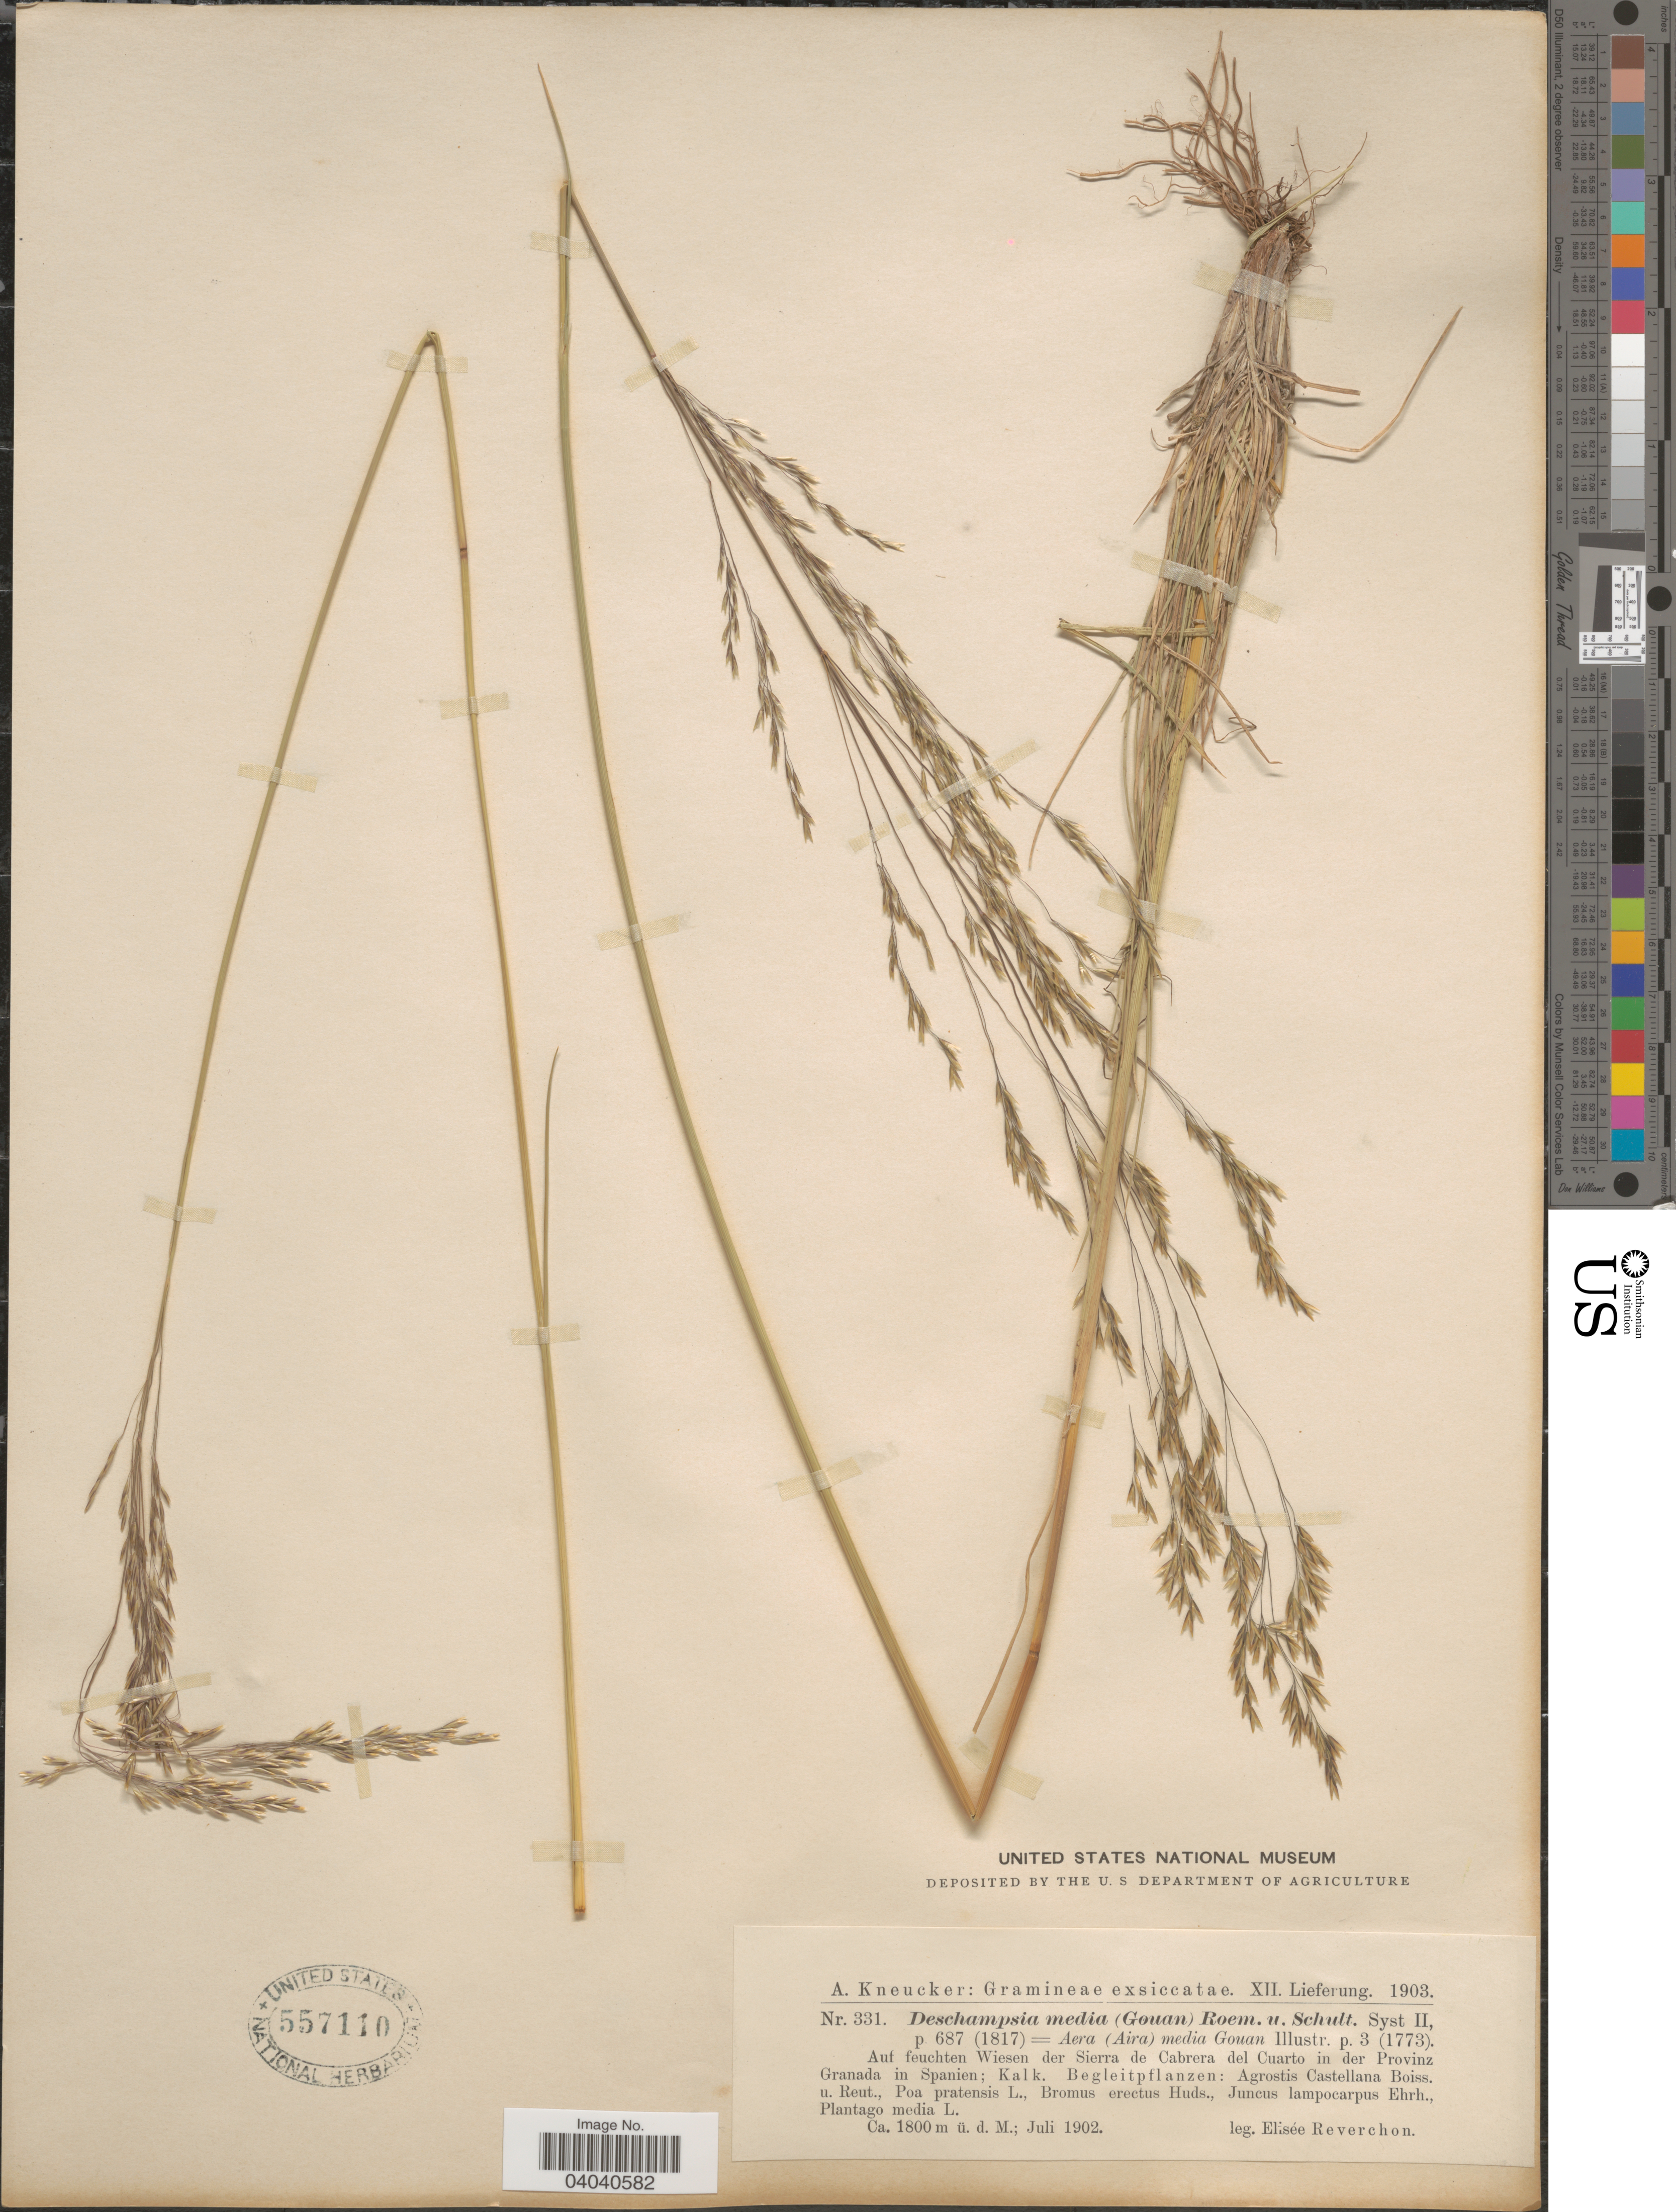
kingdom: Plantae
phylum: Tracheophyta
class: Liliopsida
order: Poales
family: Poaceae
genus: Deschampsia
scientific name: Deschampsia media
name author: (Gouan) Roem. & Schult.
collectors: E. Reverchon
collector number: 331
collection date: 1902-07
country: Spain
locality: Auf feuchten Wiesen der Sierra de Cabrera del Cuarto in der Provinz Granada in Spanien; Kalk.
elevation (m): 1800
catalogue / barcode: US 557110